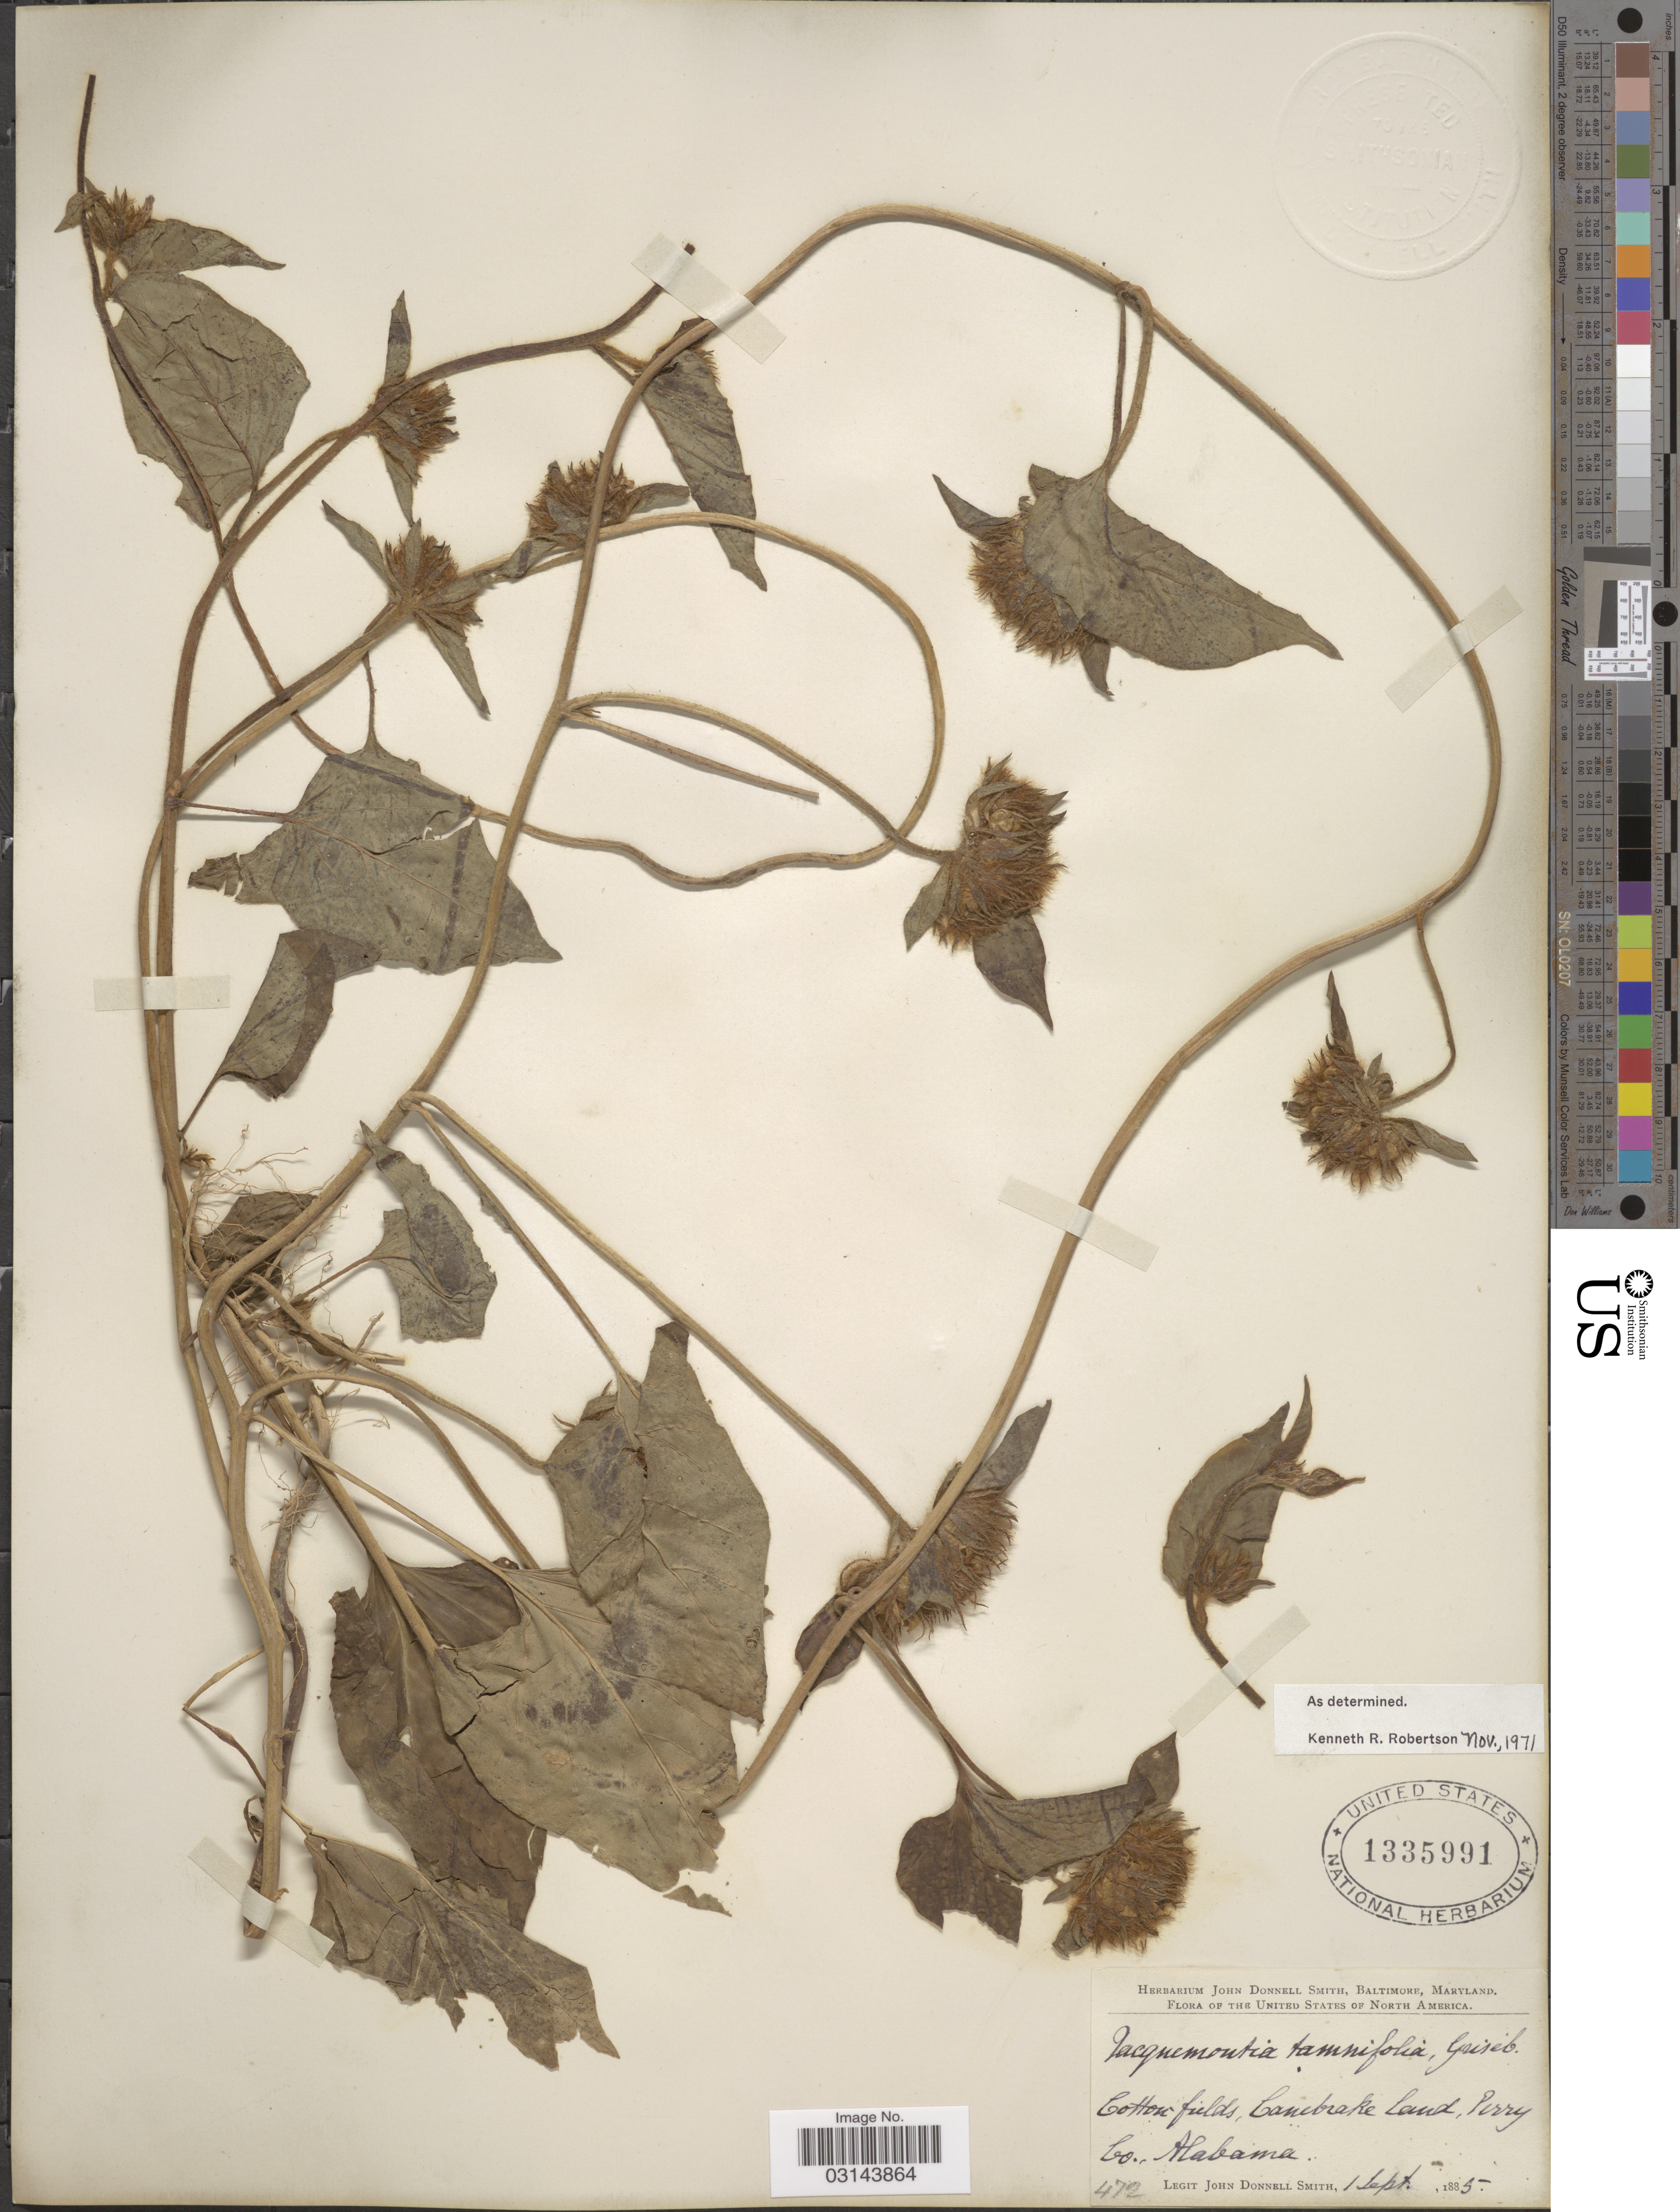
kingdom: Plantae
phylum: Tracheophyta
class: Magnoliopsida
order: Solanales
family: Convolvulaceae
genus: Jacquemontia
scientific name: Jacquemontia tamnifolia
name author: (L.) Griseb.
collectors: J. Donnell Smith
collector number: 472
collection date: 1885-09-01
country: United States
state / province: Alabama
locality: Cotton fields, Canebrake land, Perry Co.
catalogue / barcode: US 1335991